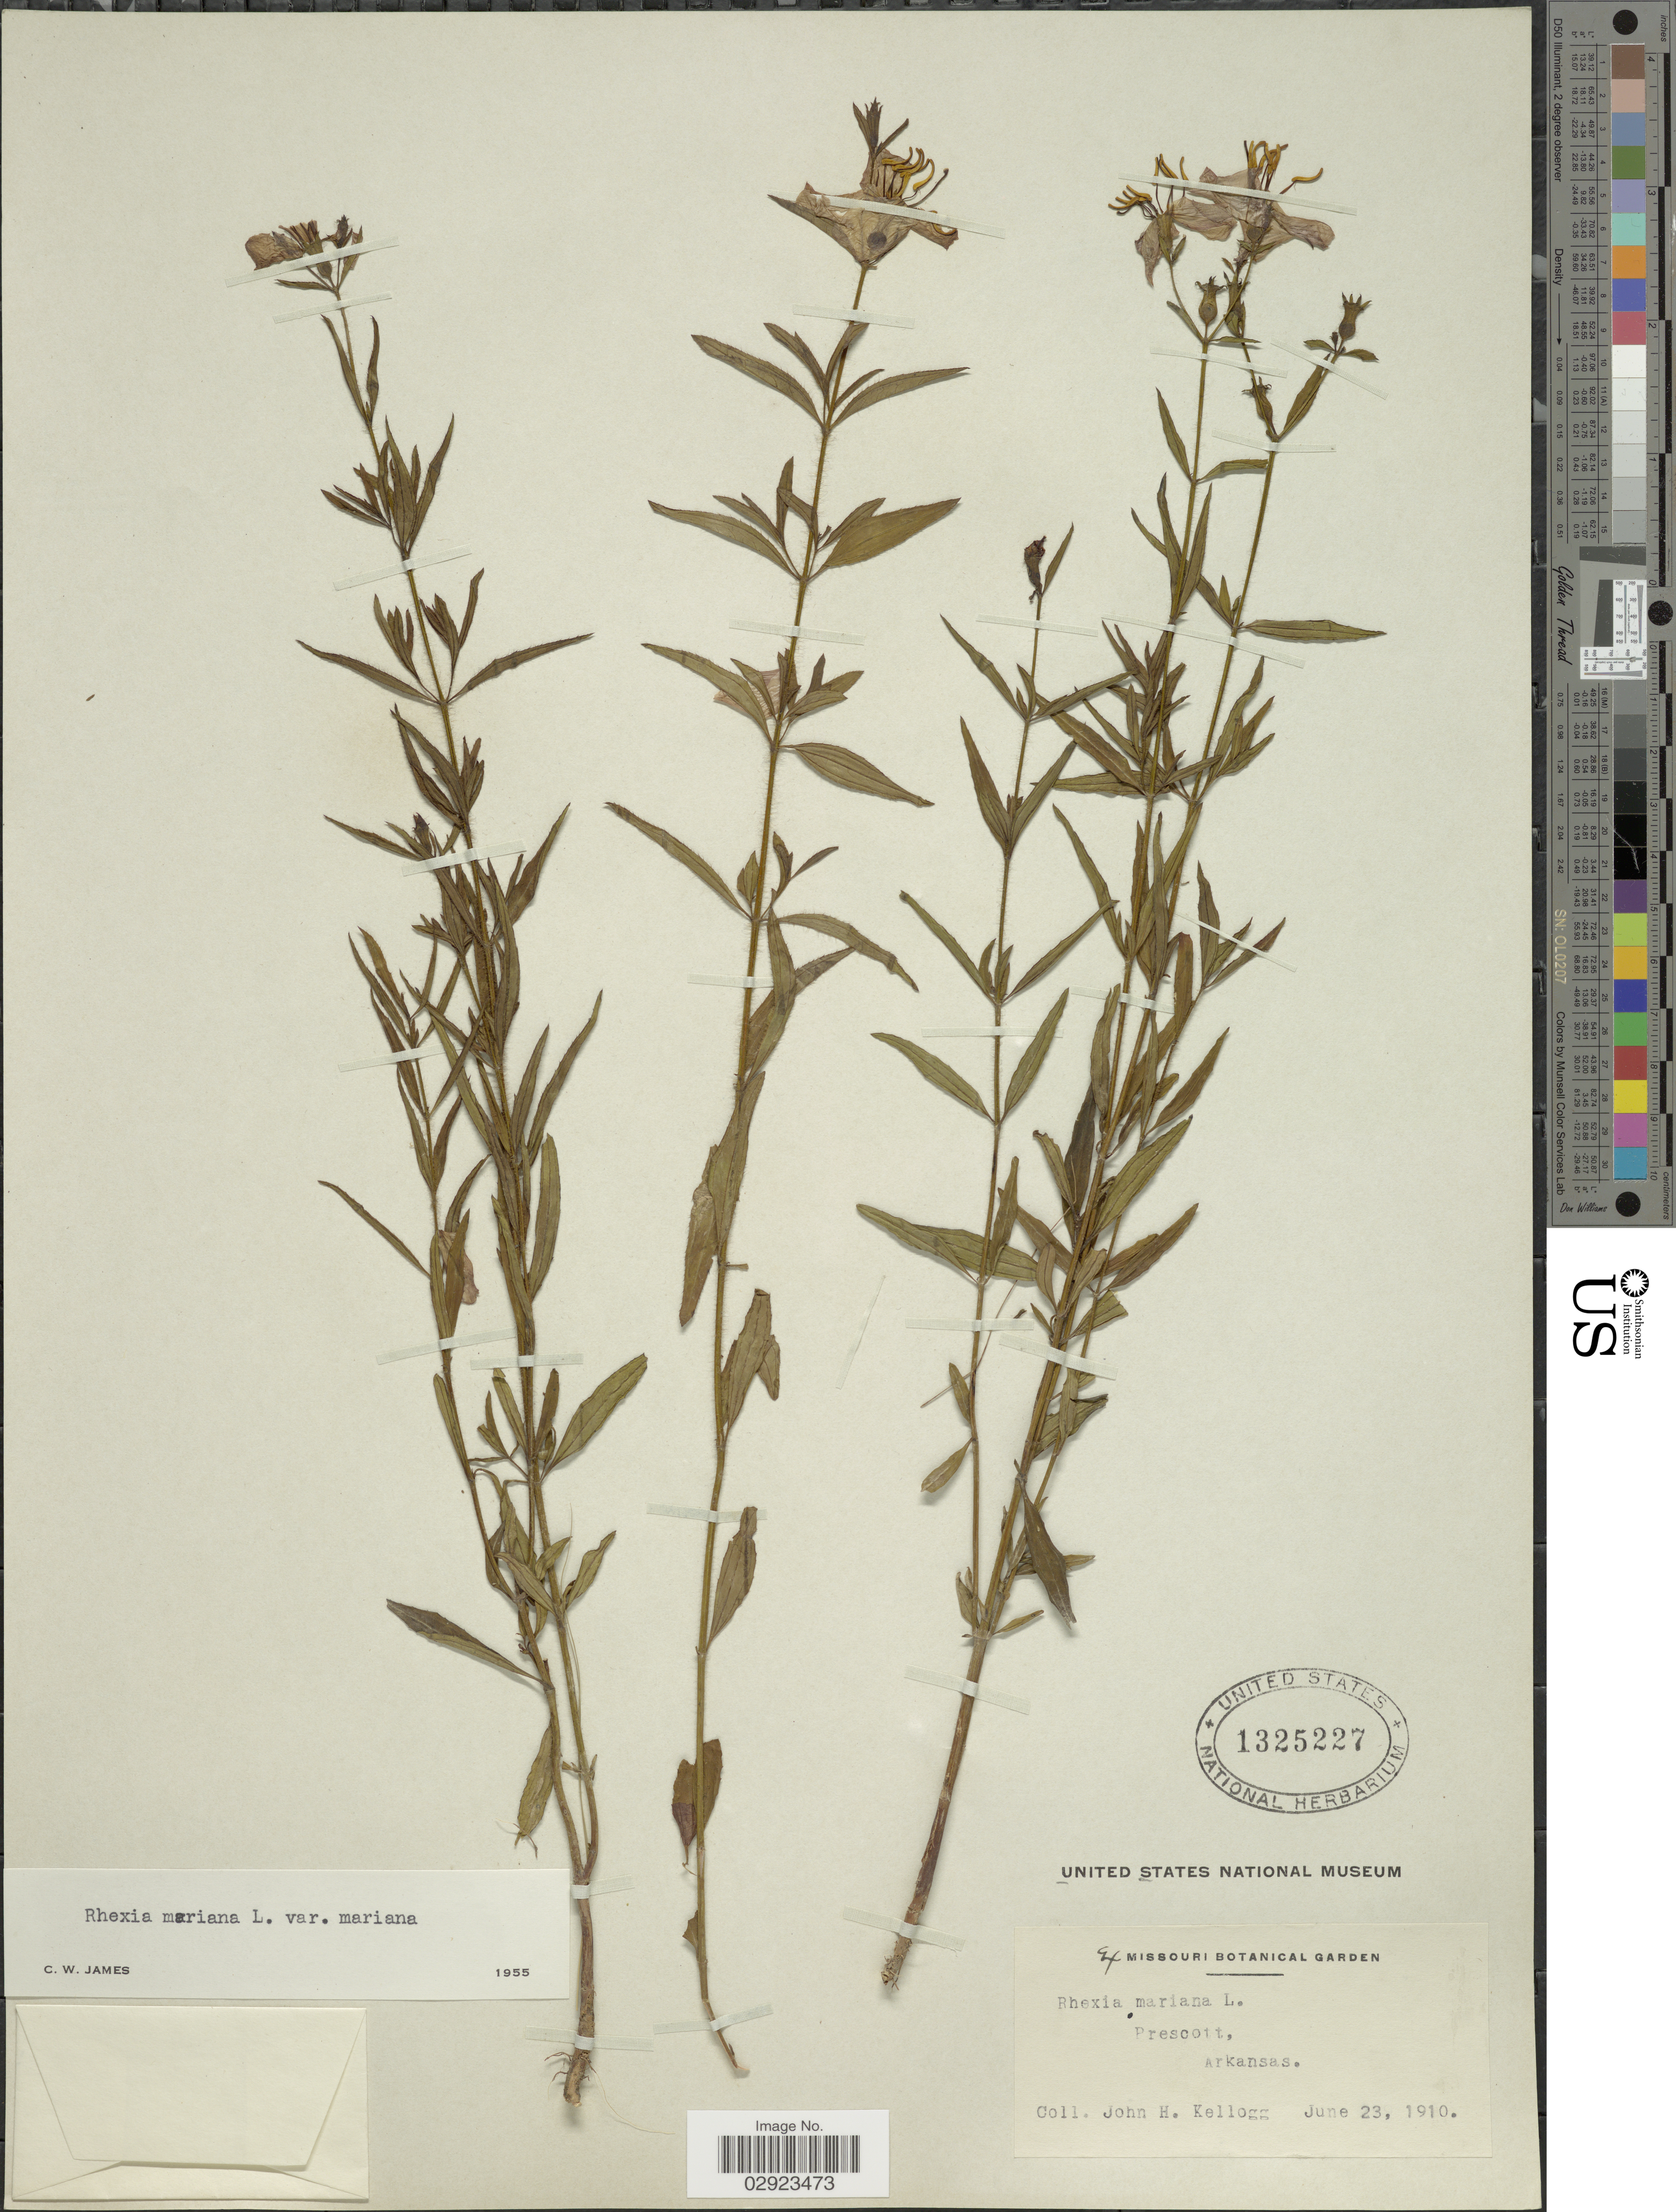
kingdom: Plantae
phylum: Tracheophyta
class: Magnoliopsida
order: Myrtales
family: Melastomataceae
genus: Rhexia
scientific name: Rhexia mariana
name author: L.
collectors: J. H. Kellogg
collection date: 1910-06-23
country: United States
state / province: Arkansas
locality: Prescott.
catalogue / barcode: US 1325227